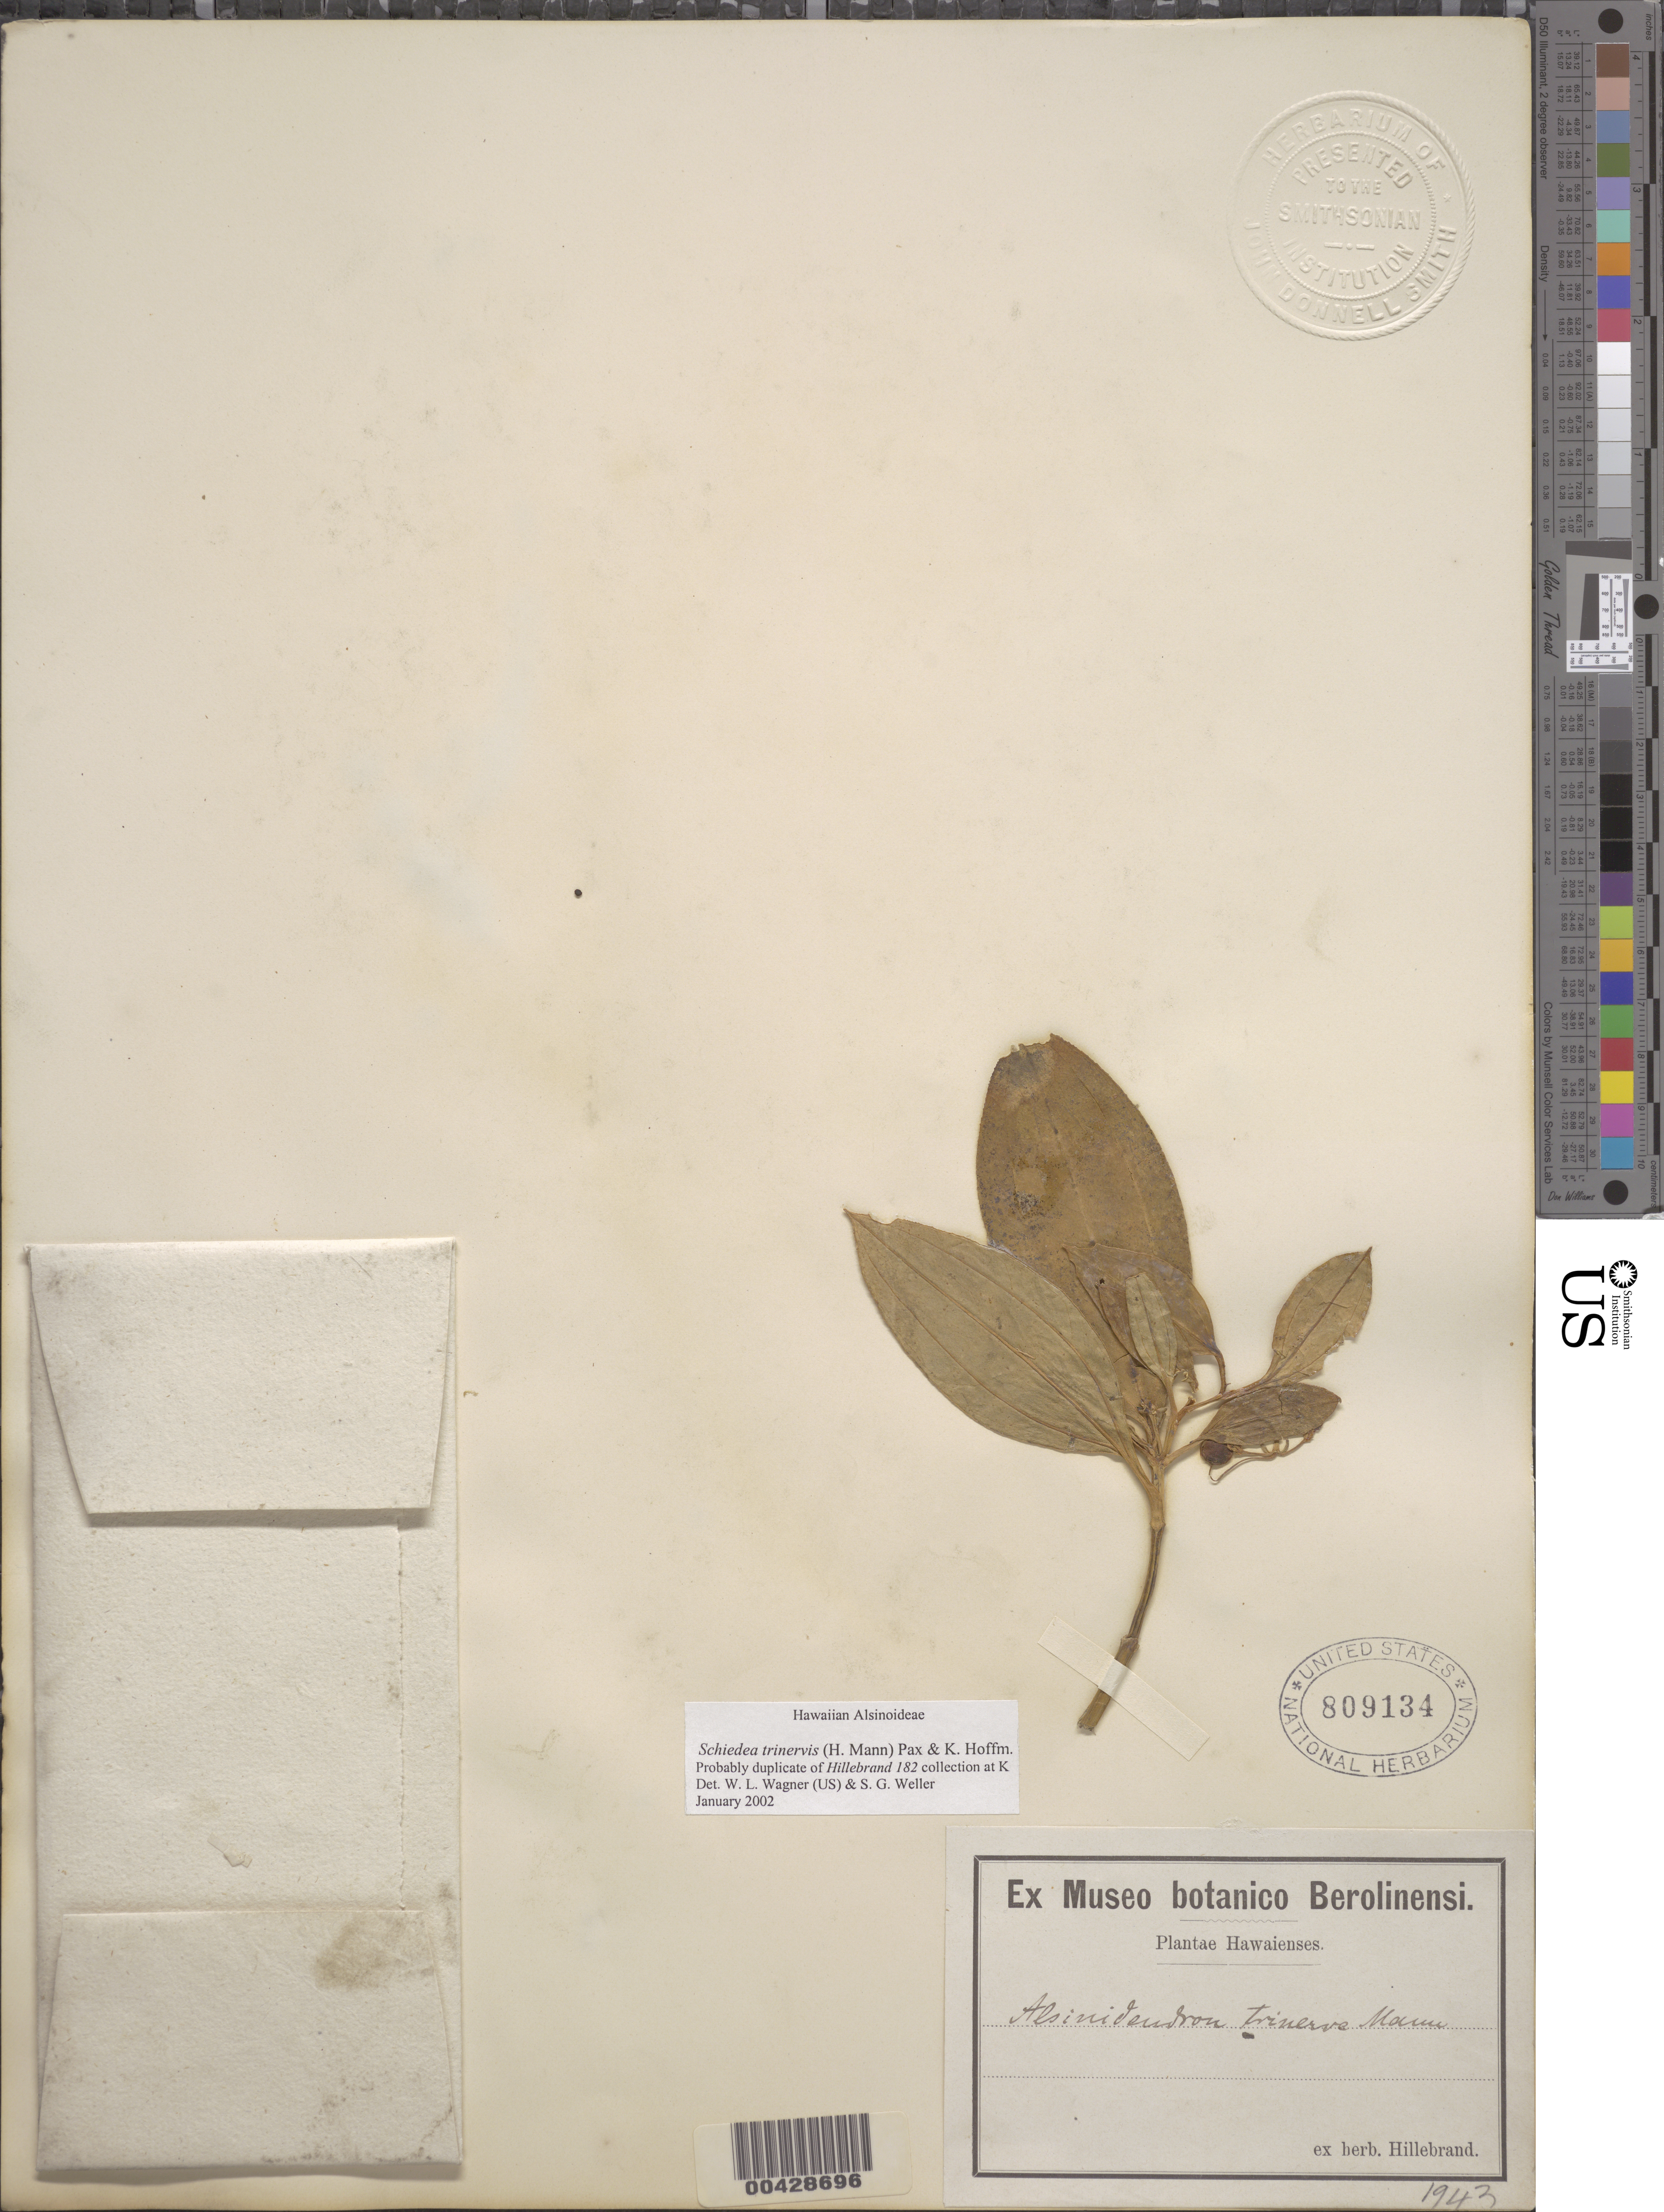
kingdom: Plantae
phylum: Tracheophyta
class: Magnoliopsida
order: Caryophyllales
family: Caryophyllaceae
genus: Schiedea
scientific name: Schiedea trinervis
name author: (H. Mann) Pax & K. Hoffm.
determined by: Wagner, W. L.; Weller, Stephen G.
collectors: W. Hillebrand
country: United States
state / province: Hawaii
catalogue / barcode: US 809134